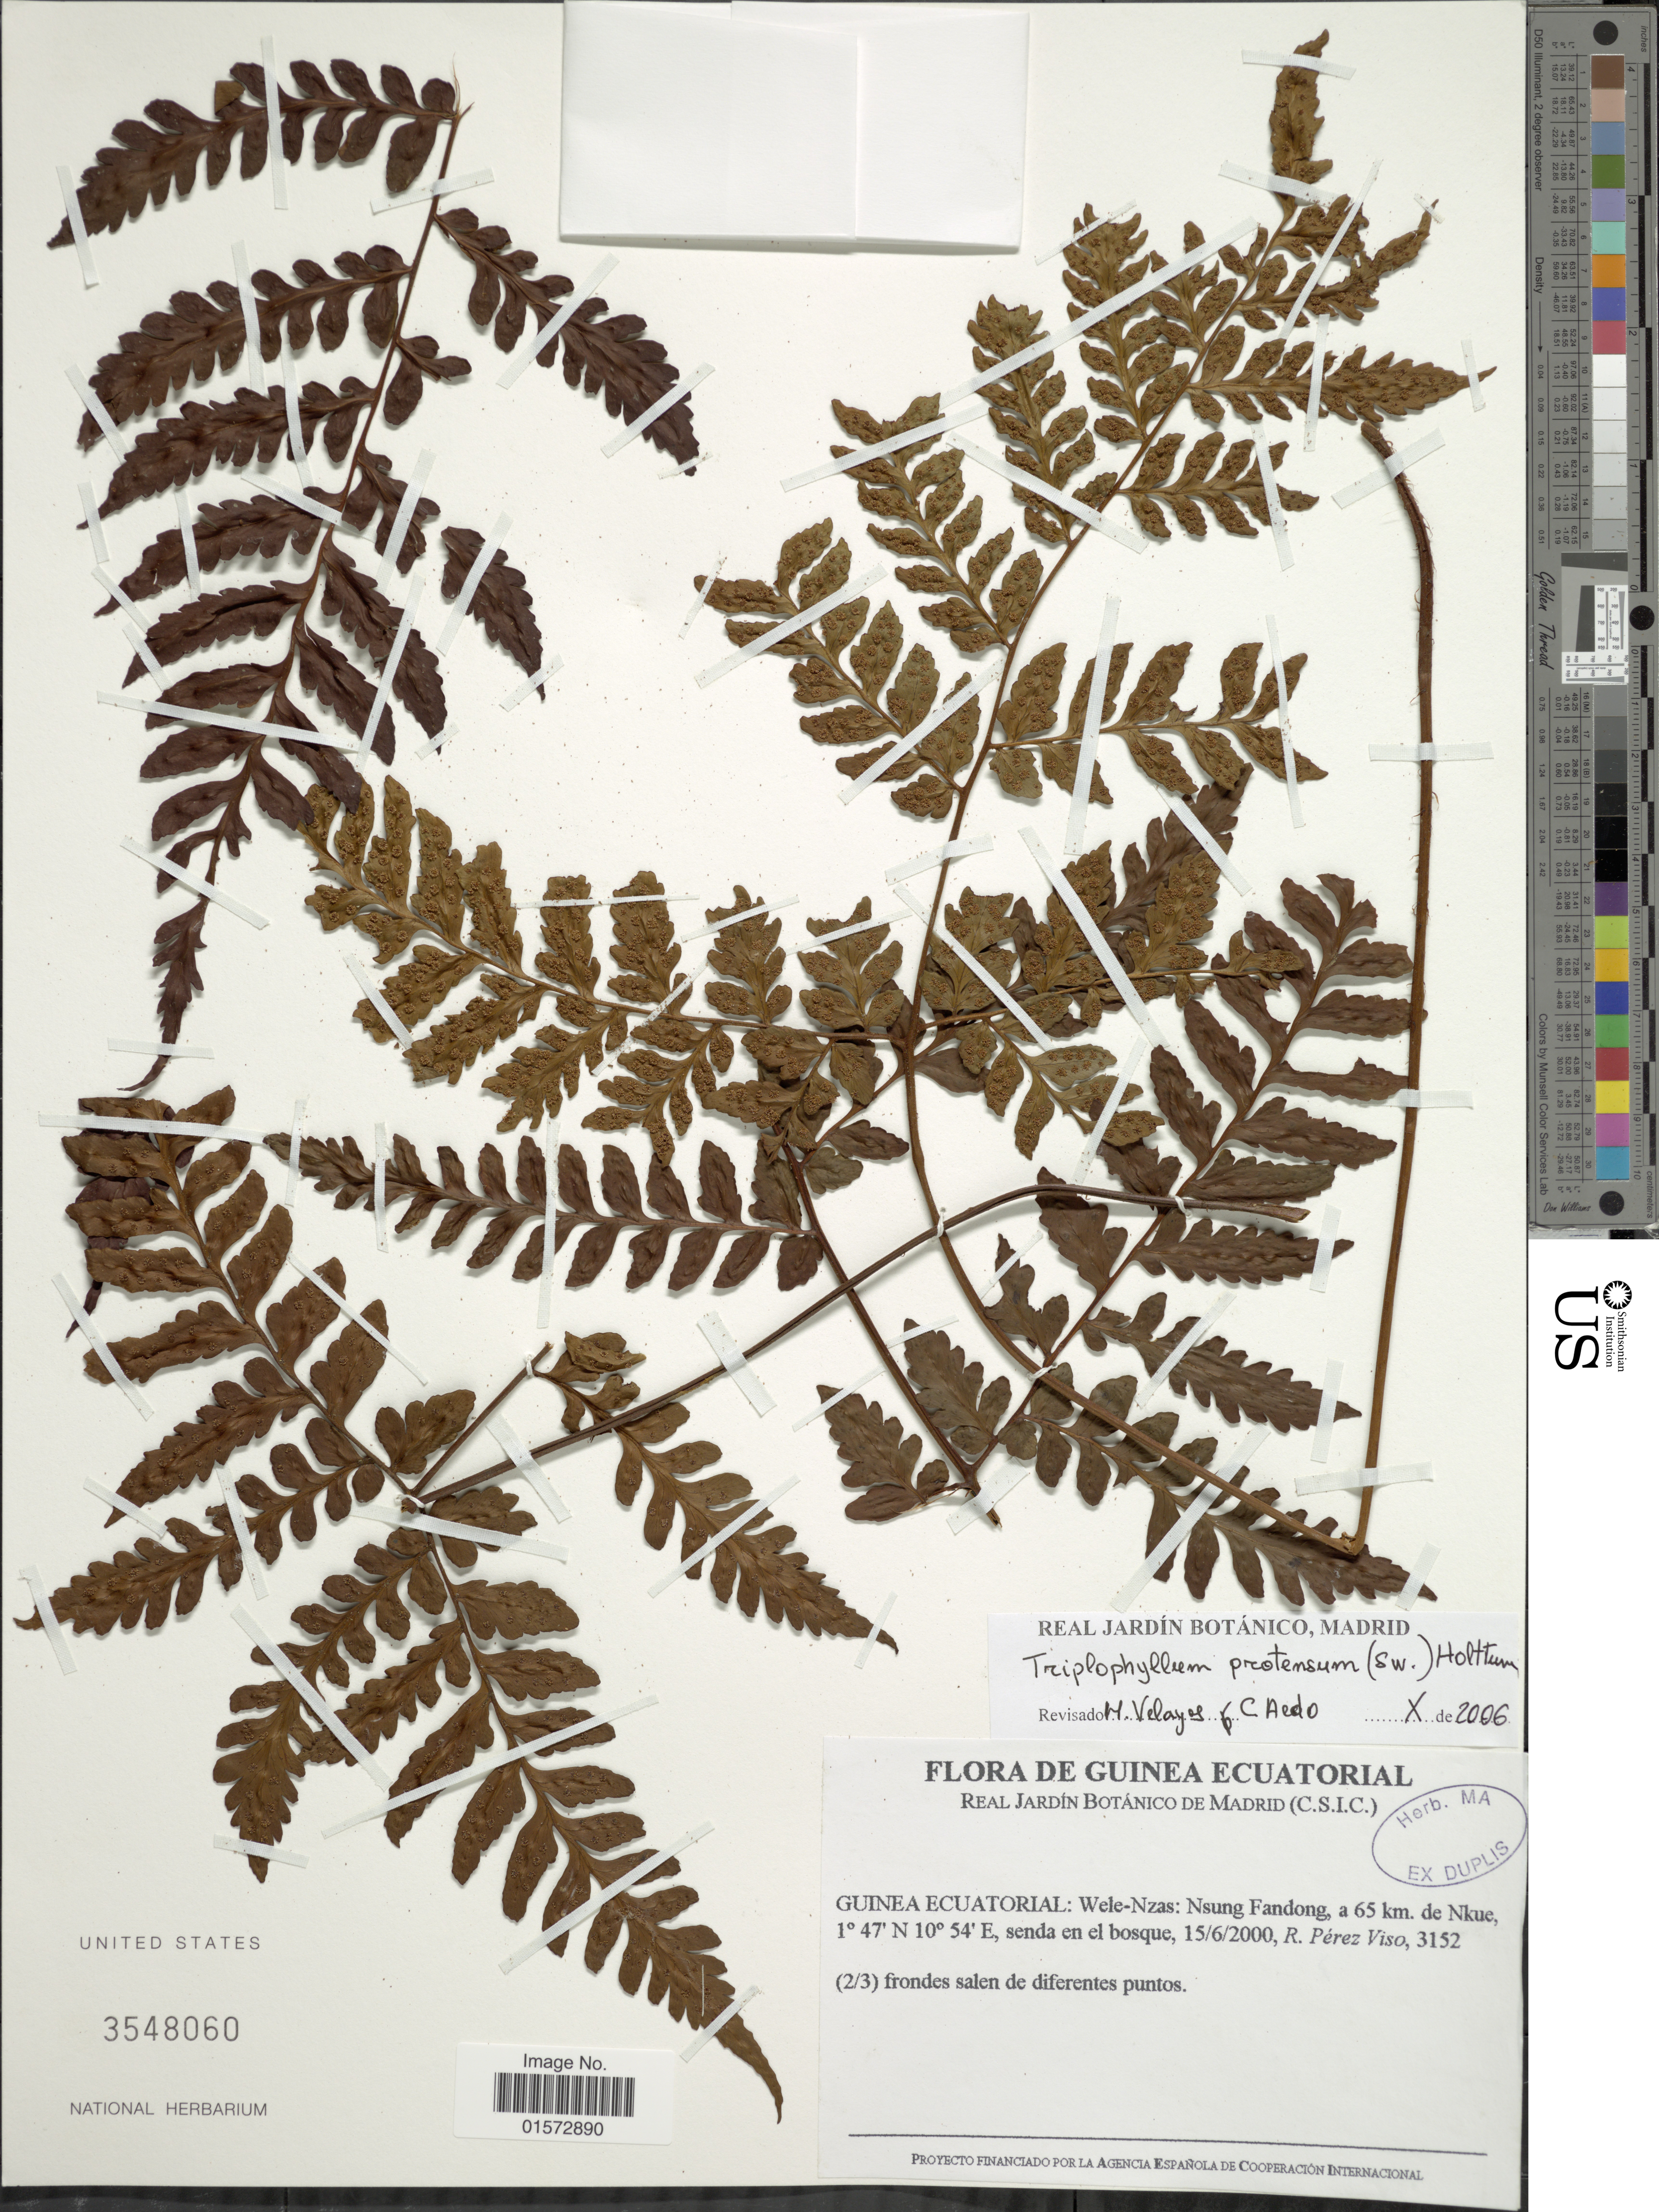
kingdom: Plantae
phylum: Tracheophyta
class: Polypodiopsida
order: Polypodiales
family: Tectariaceae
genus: Triplophyllum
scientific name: Triplophyllum protensum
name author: (Sw.) Holttum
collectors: R. Perez Viso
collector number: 3152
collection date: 2000-06-15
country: Equatorial Guinea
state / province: Wele-Nzas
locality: Nsung Fandong, a 65 km. de Nkue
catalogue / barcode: US 3548060